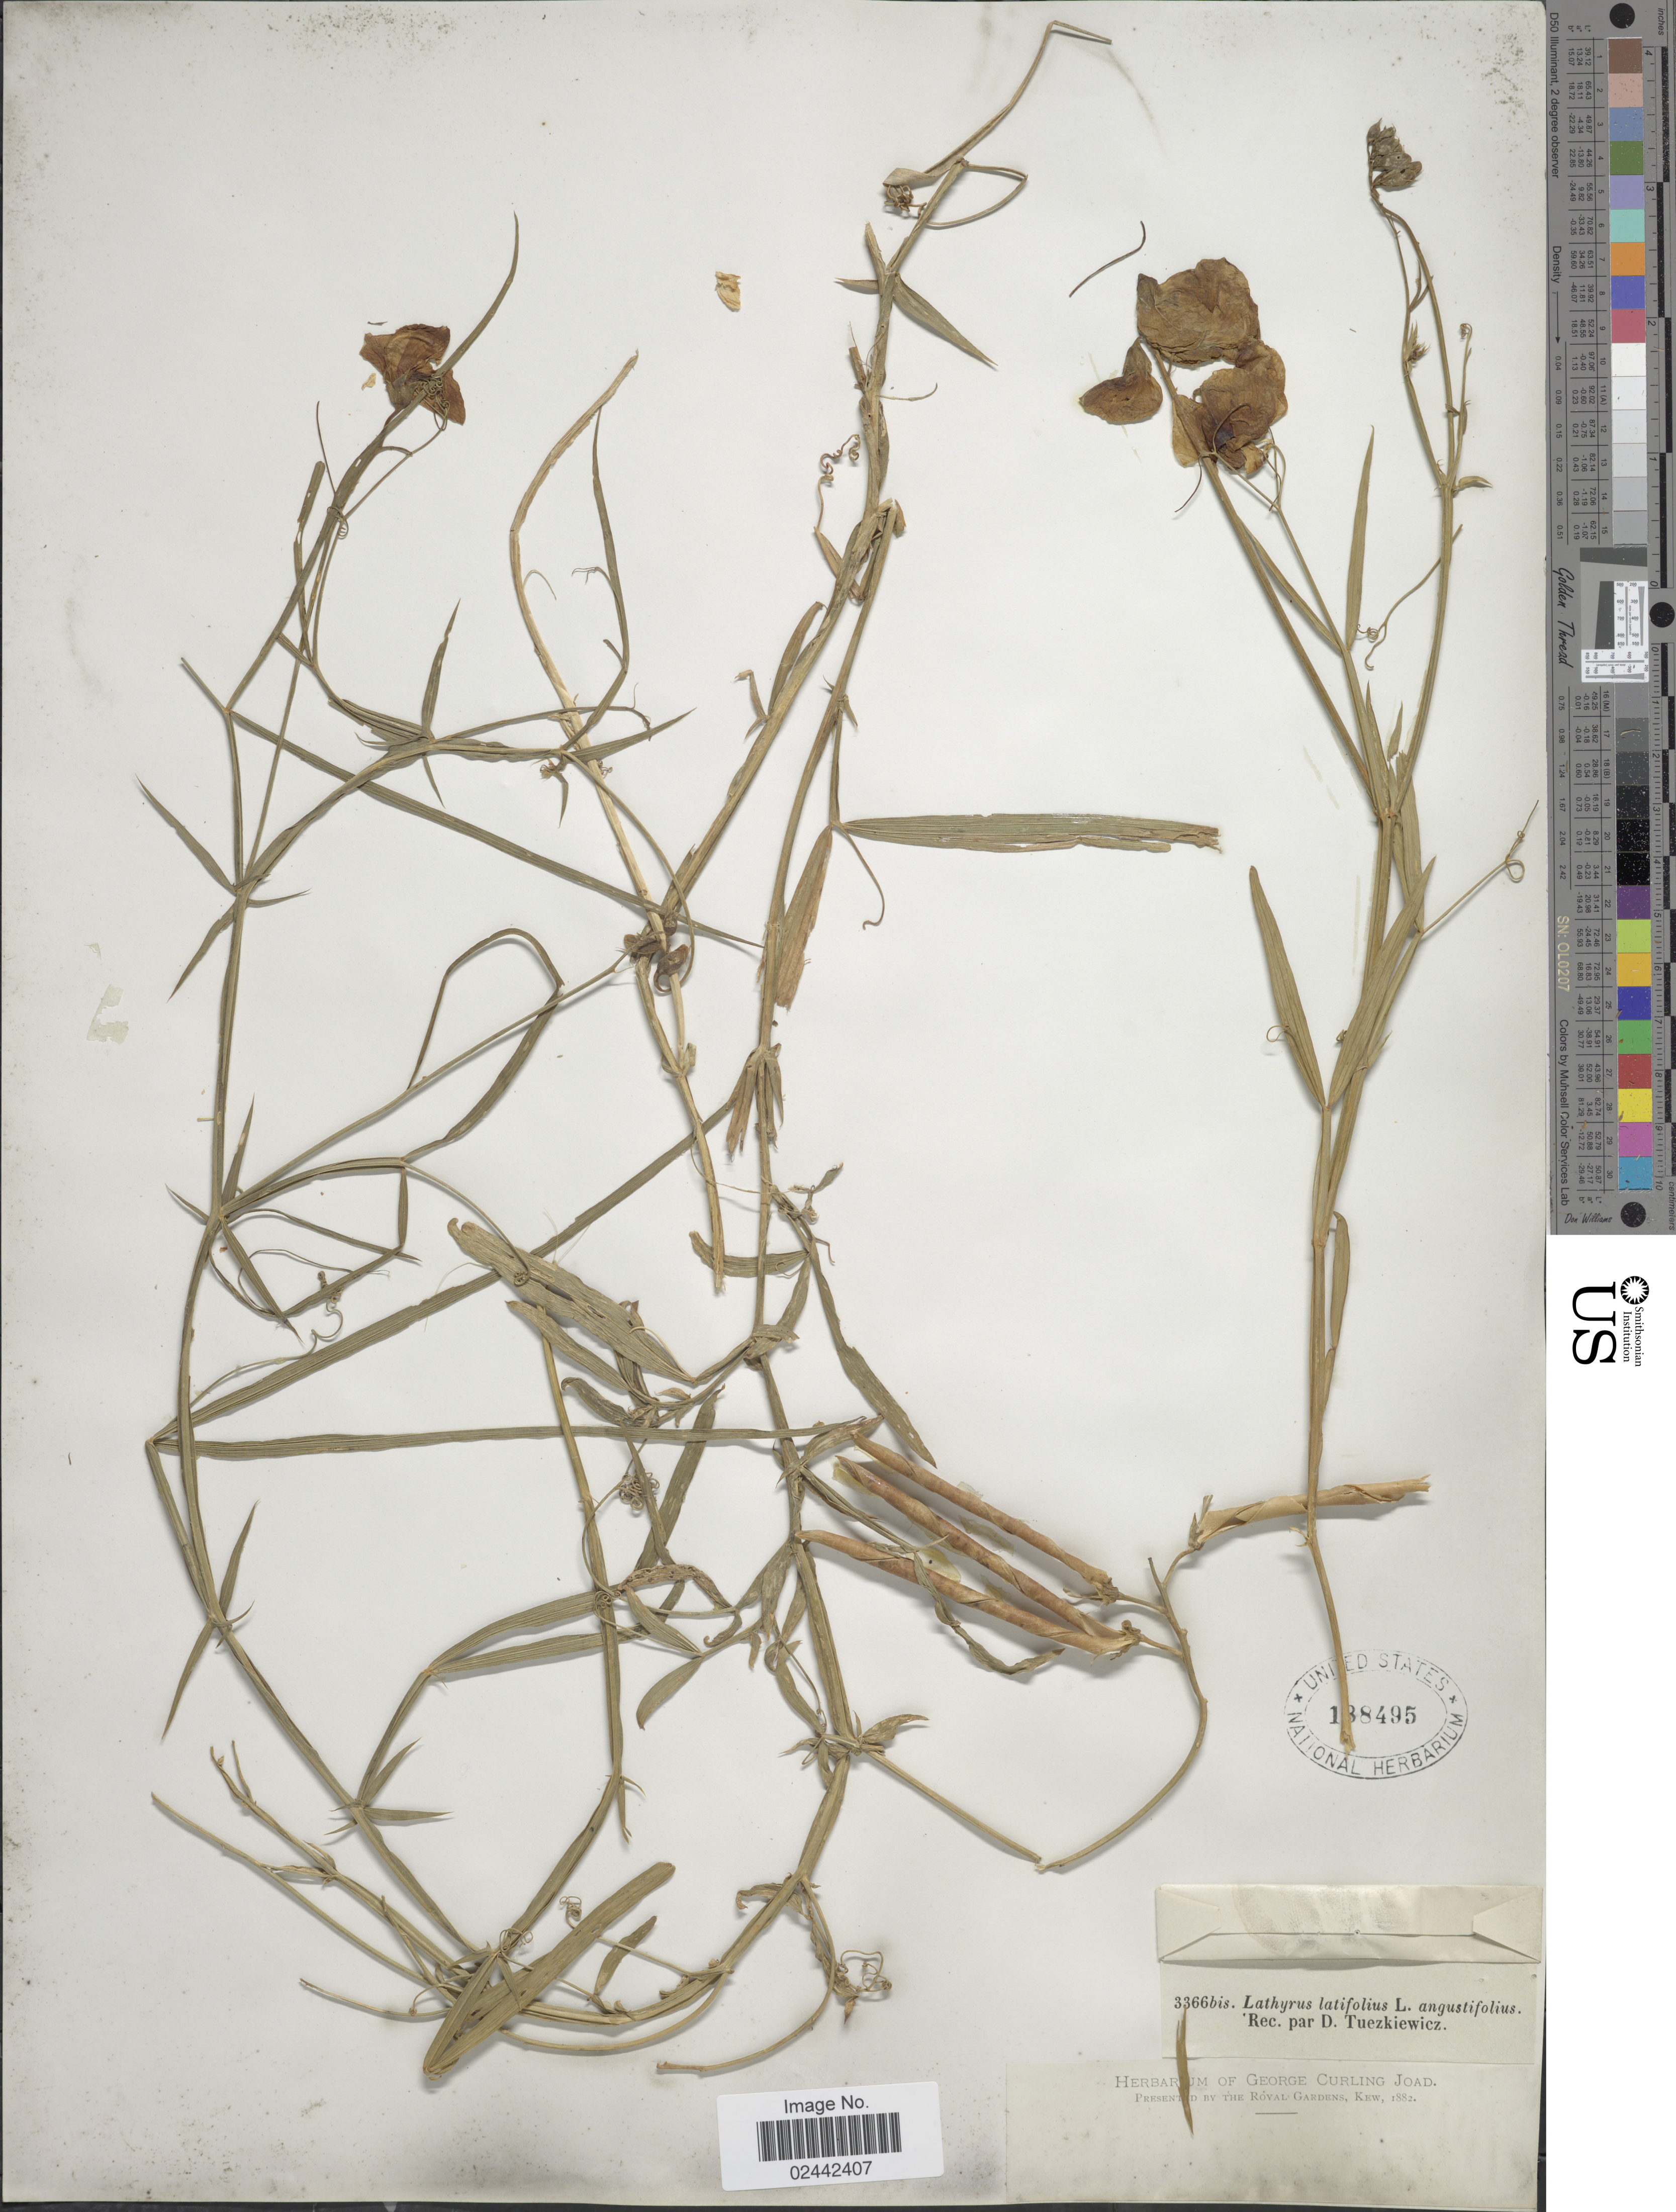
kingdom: Plantae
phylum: Tracheophyta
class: Magnoliopsida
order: Fabales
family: Fabaceae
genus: Lathyrus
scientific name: Lathyrus latifolius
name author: L.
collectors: D. Tuezkiewicz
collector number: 3366bis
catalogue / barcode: US 188495